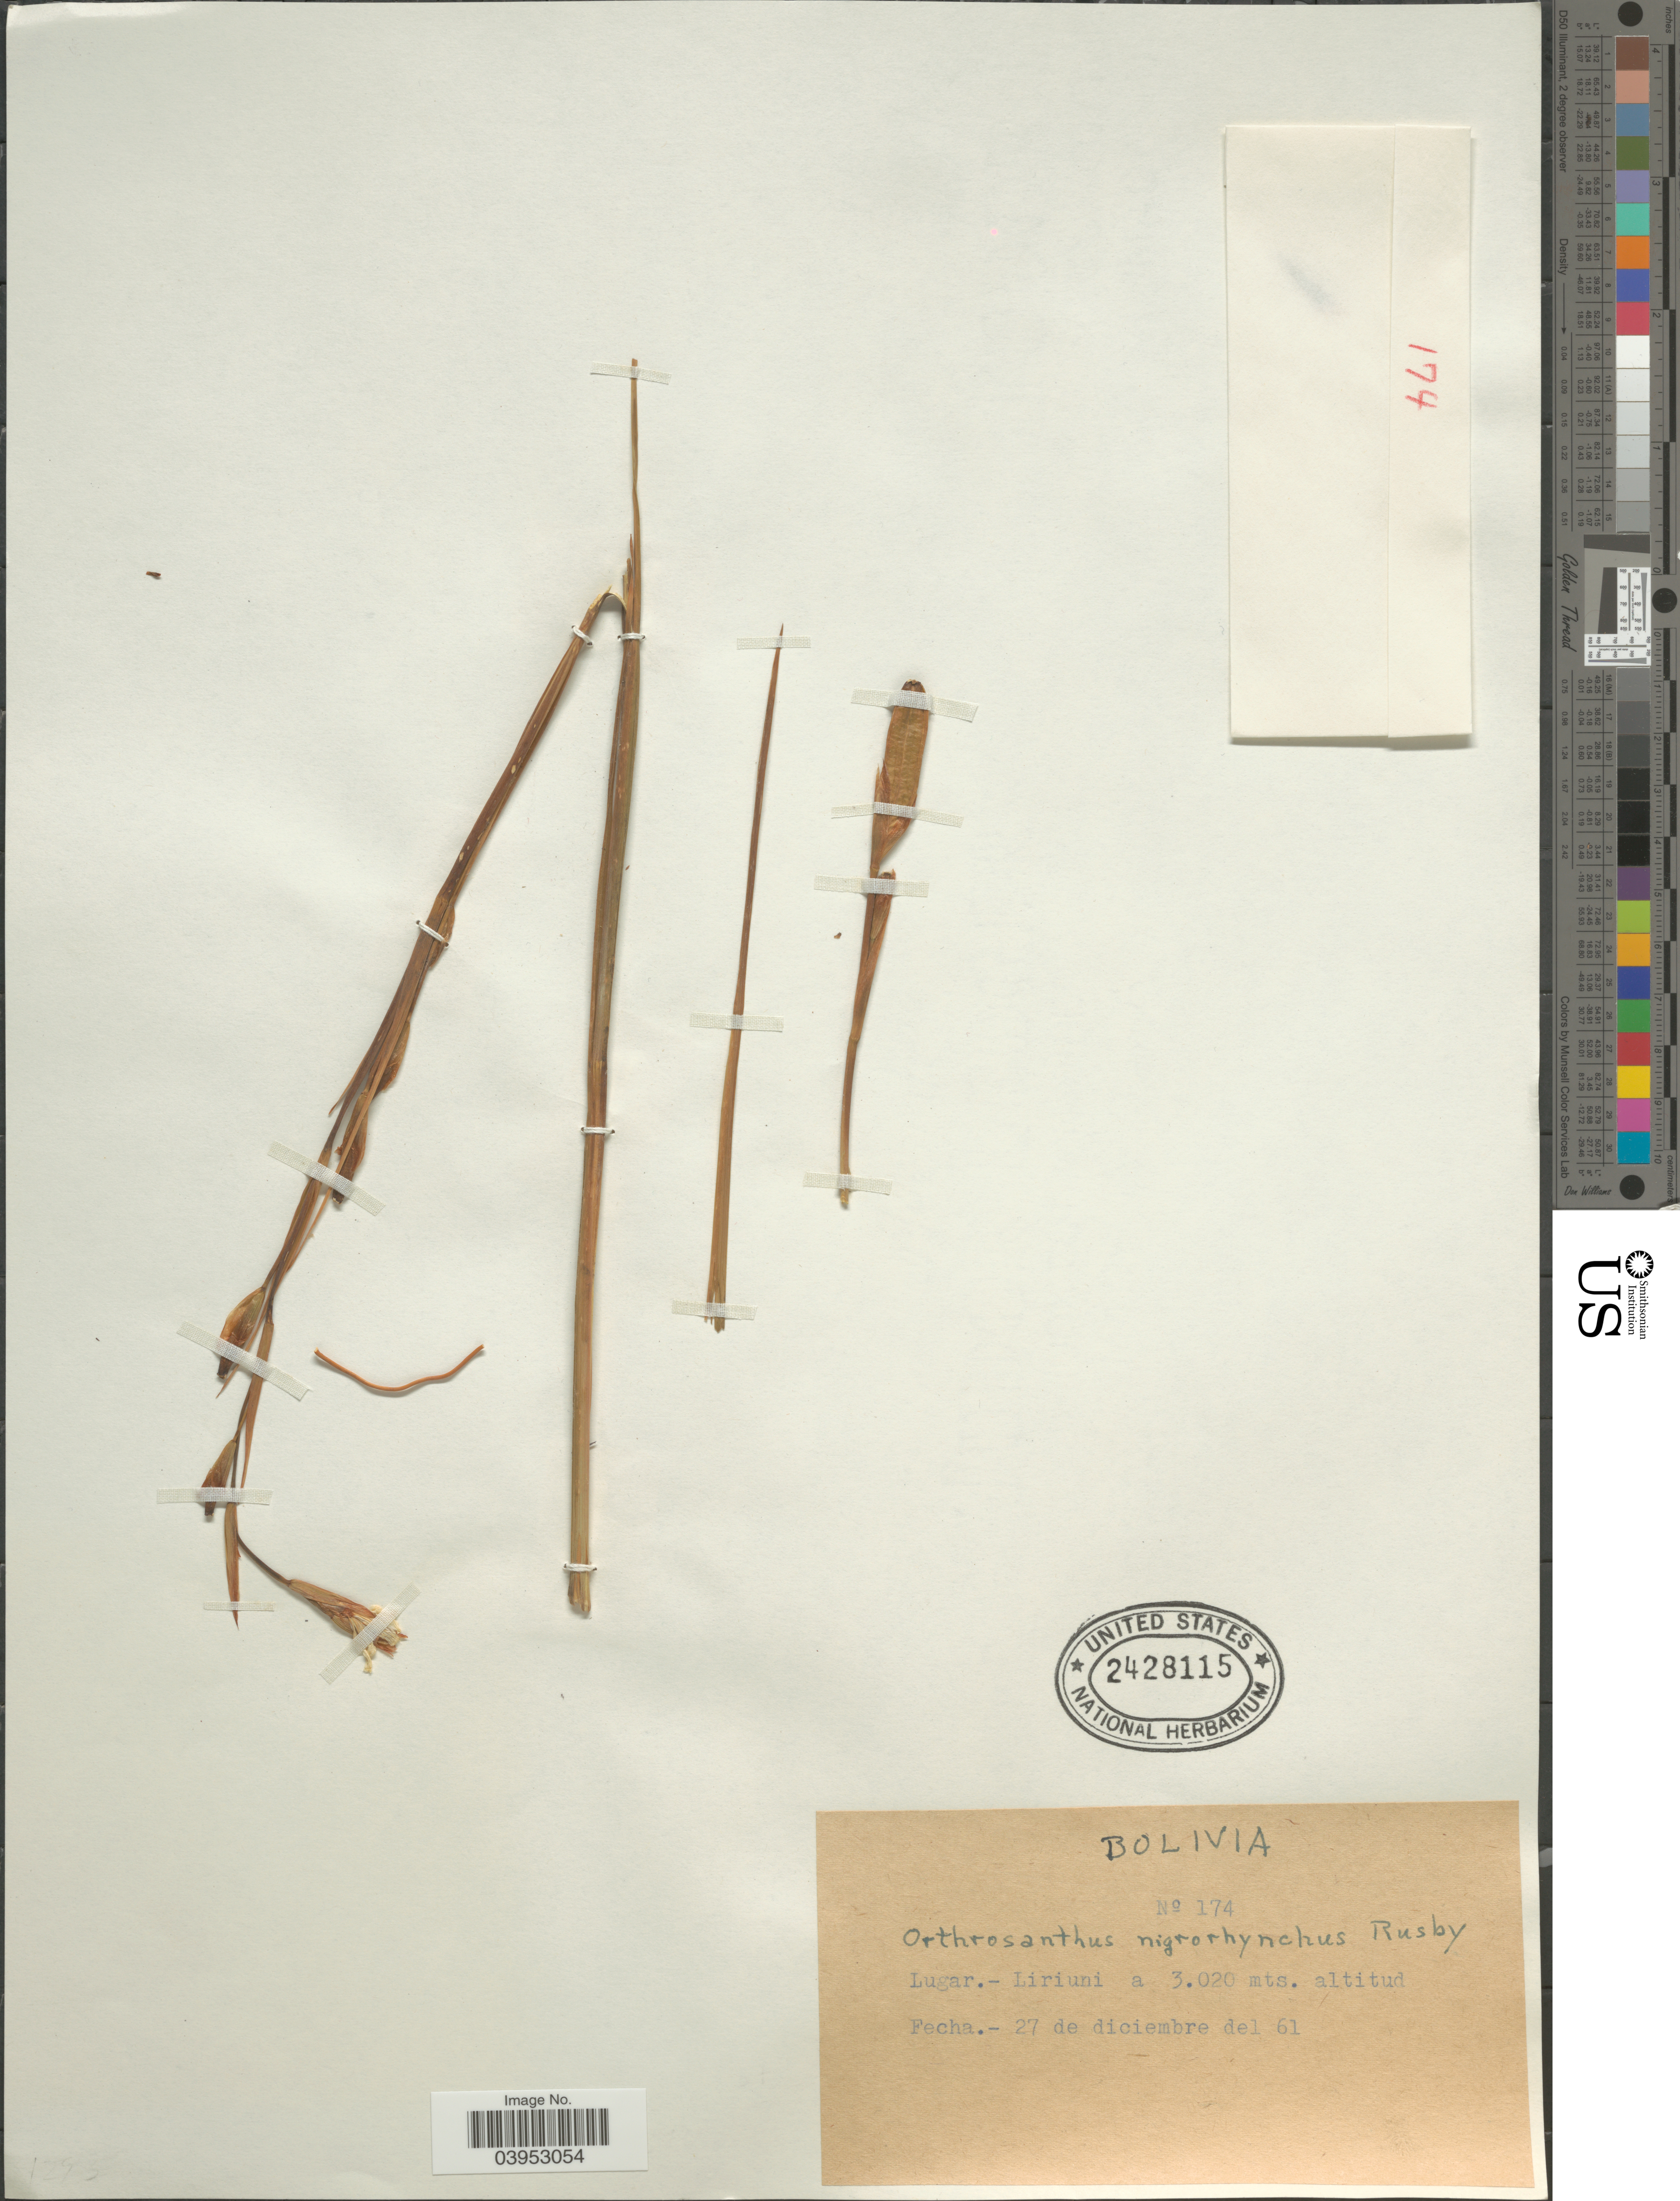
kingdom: Plantae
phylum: Tracheophyta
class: Liliopsida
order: Asparagales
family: Iridaceae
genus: Orthrosanthus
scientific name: Orthrosanthus nigrorhynchus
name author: Rusby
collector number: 174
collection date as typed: Transcribed d/m/y: 27/12/61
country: Bolivia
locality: Lugar. - Liriuni.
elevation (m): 3020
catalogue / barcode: US 2428115